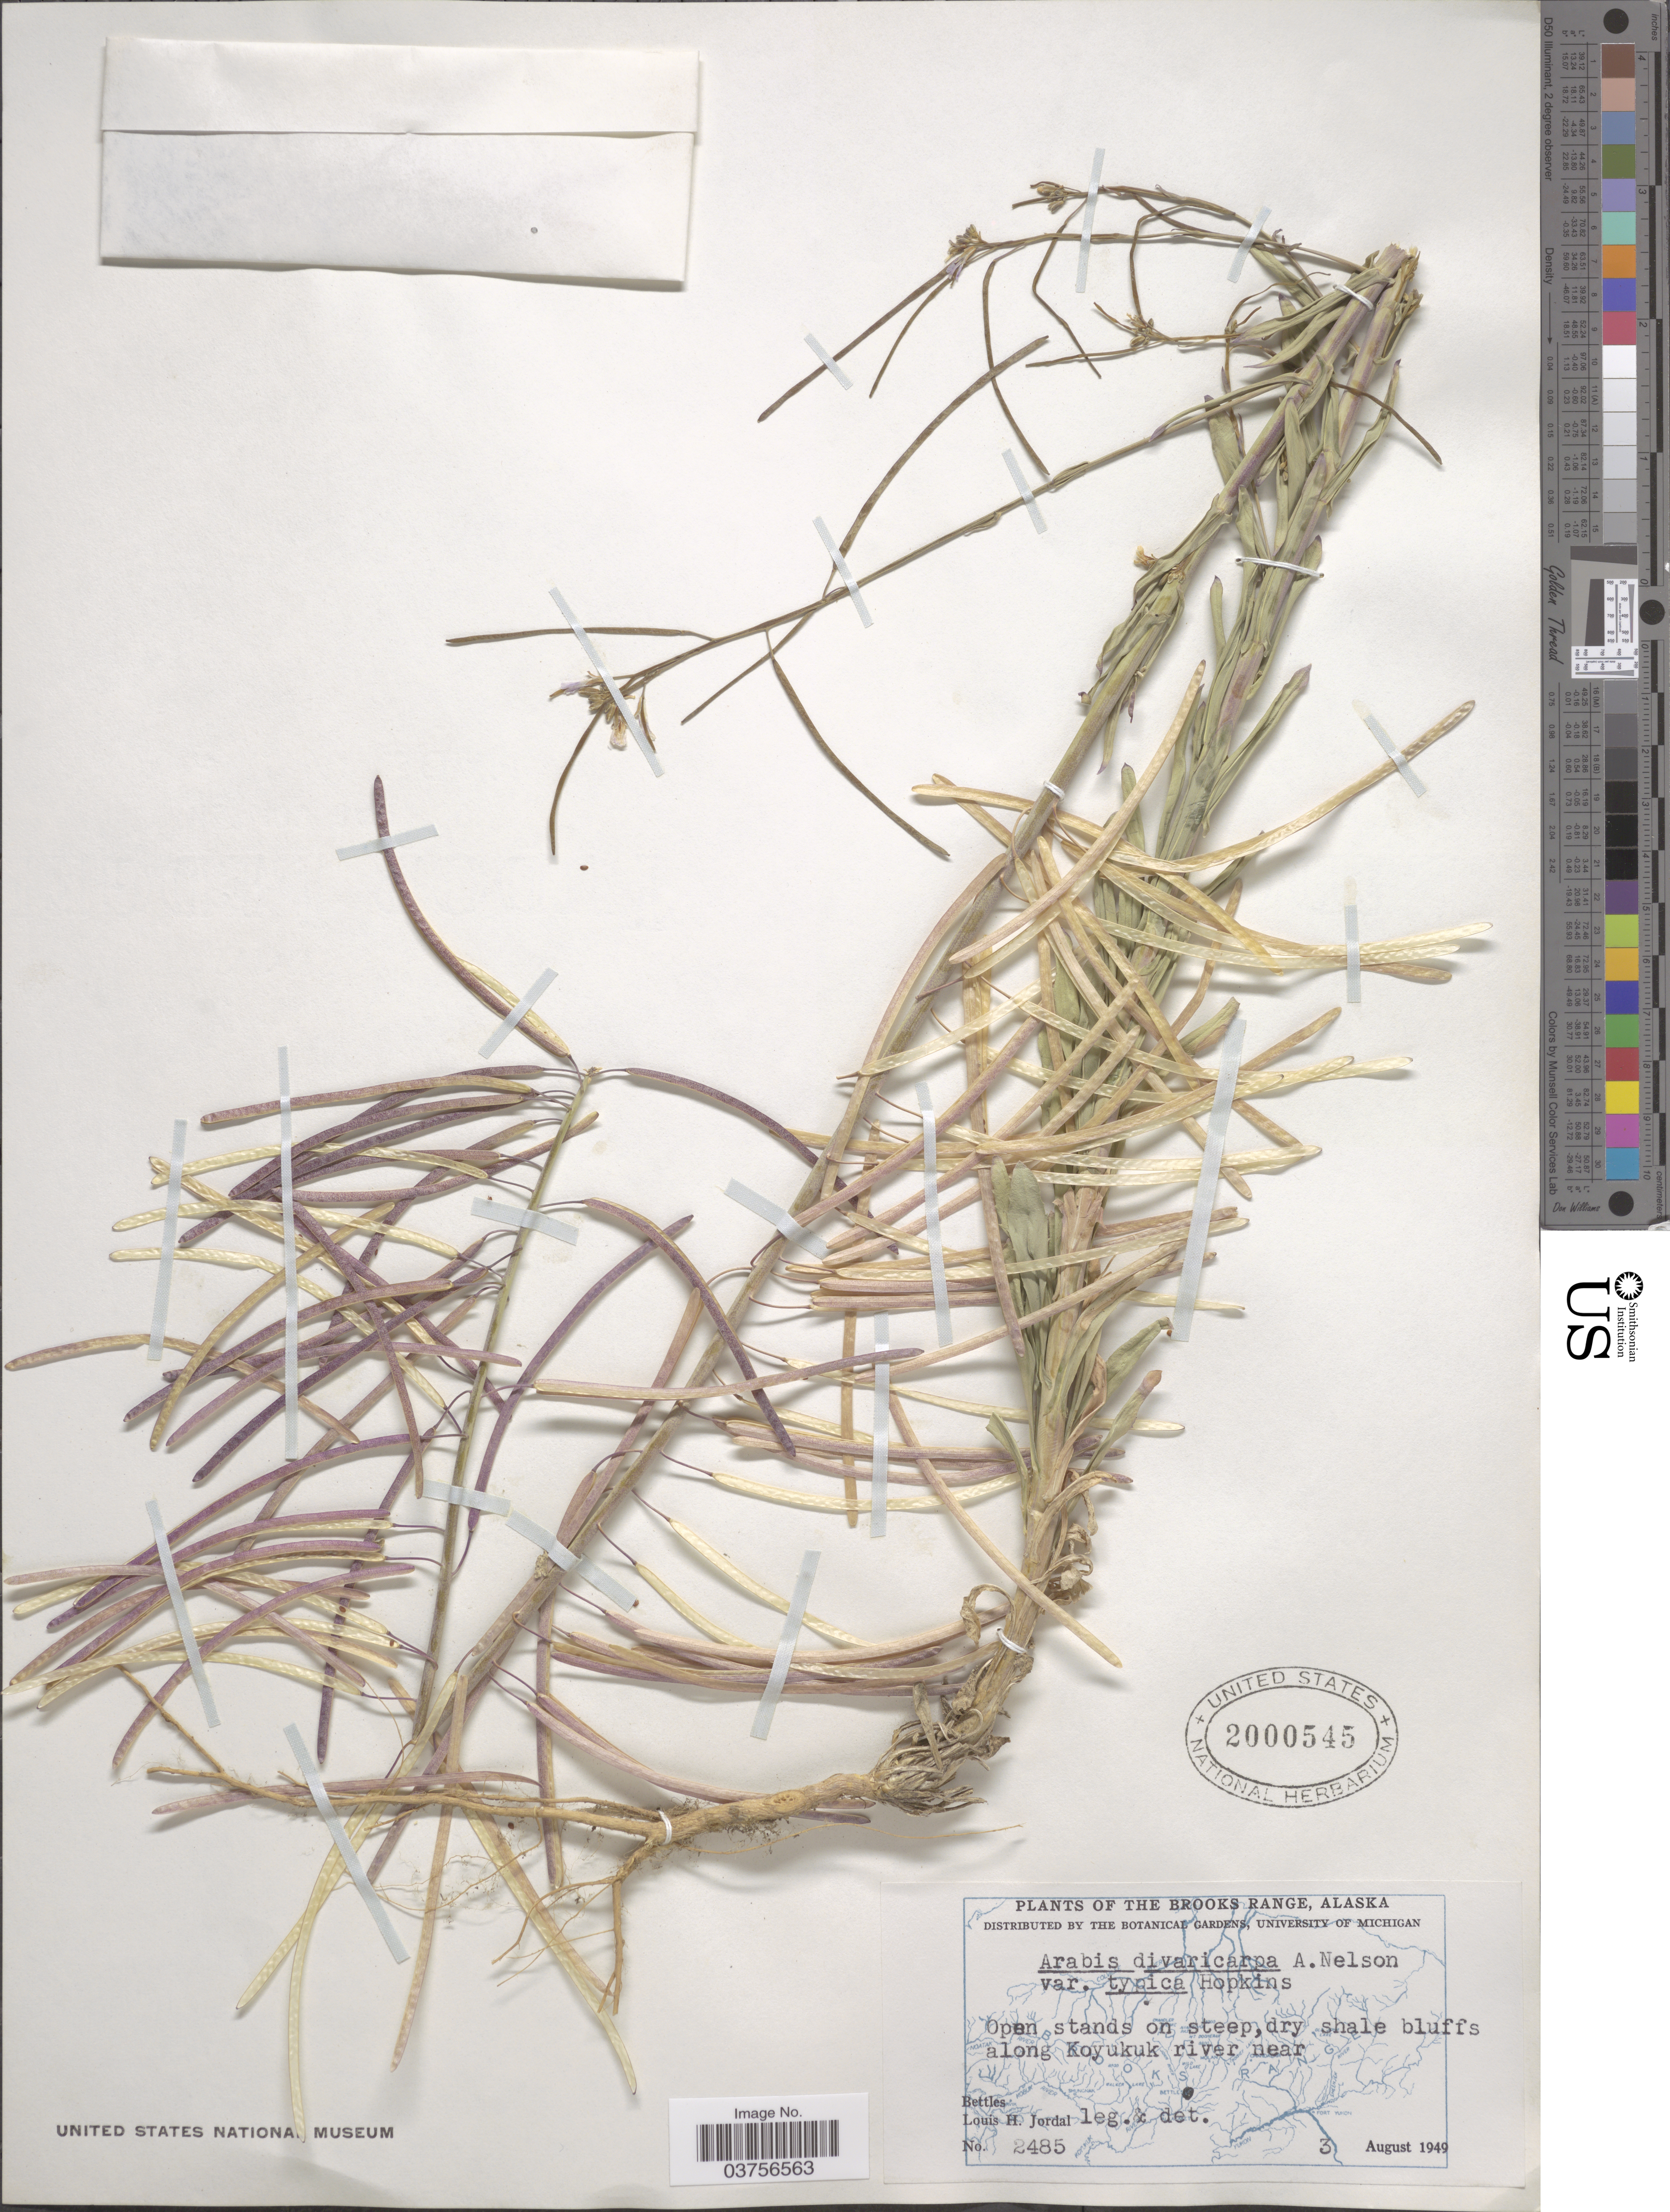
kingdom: Plantae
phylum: Tracheophyta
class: Magnoliopsida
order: Brassicales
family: Brassicaceae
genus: Arabis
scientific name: Arabis divaricarpa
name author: A. Nelson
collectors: L. Jordal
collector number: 2485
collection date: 1949-08-03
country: United States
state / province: Alaska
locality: The Brooks Range. Along Koyukuk river near Bettles.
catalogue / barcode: US 2000545